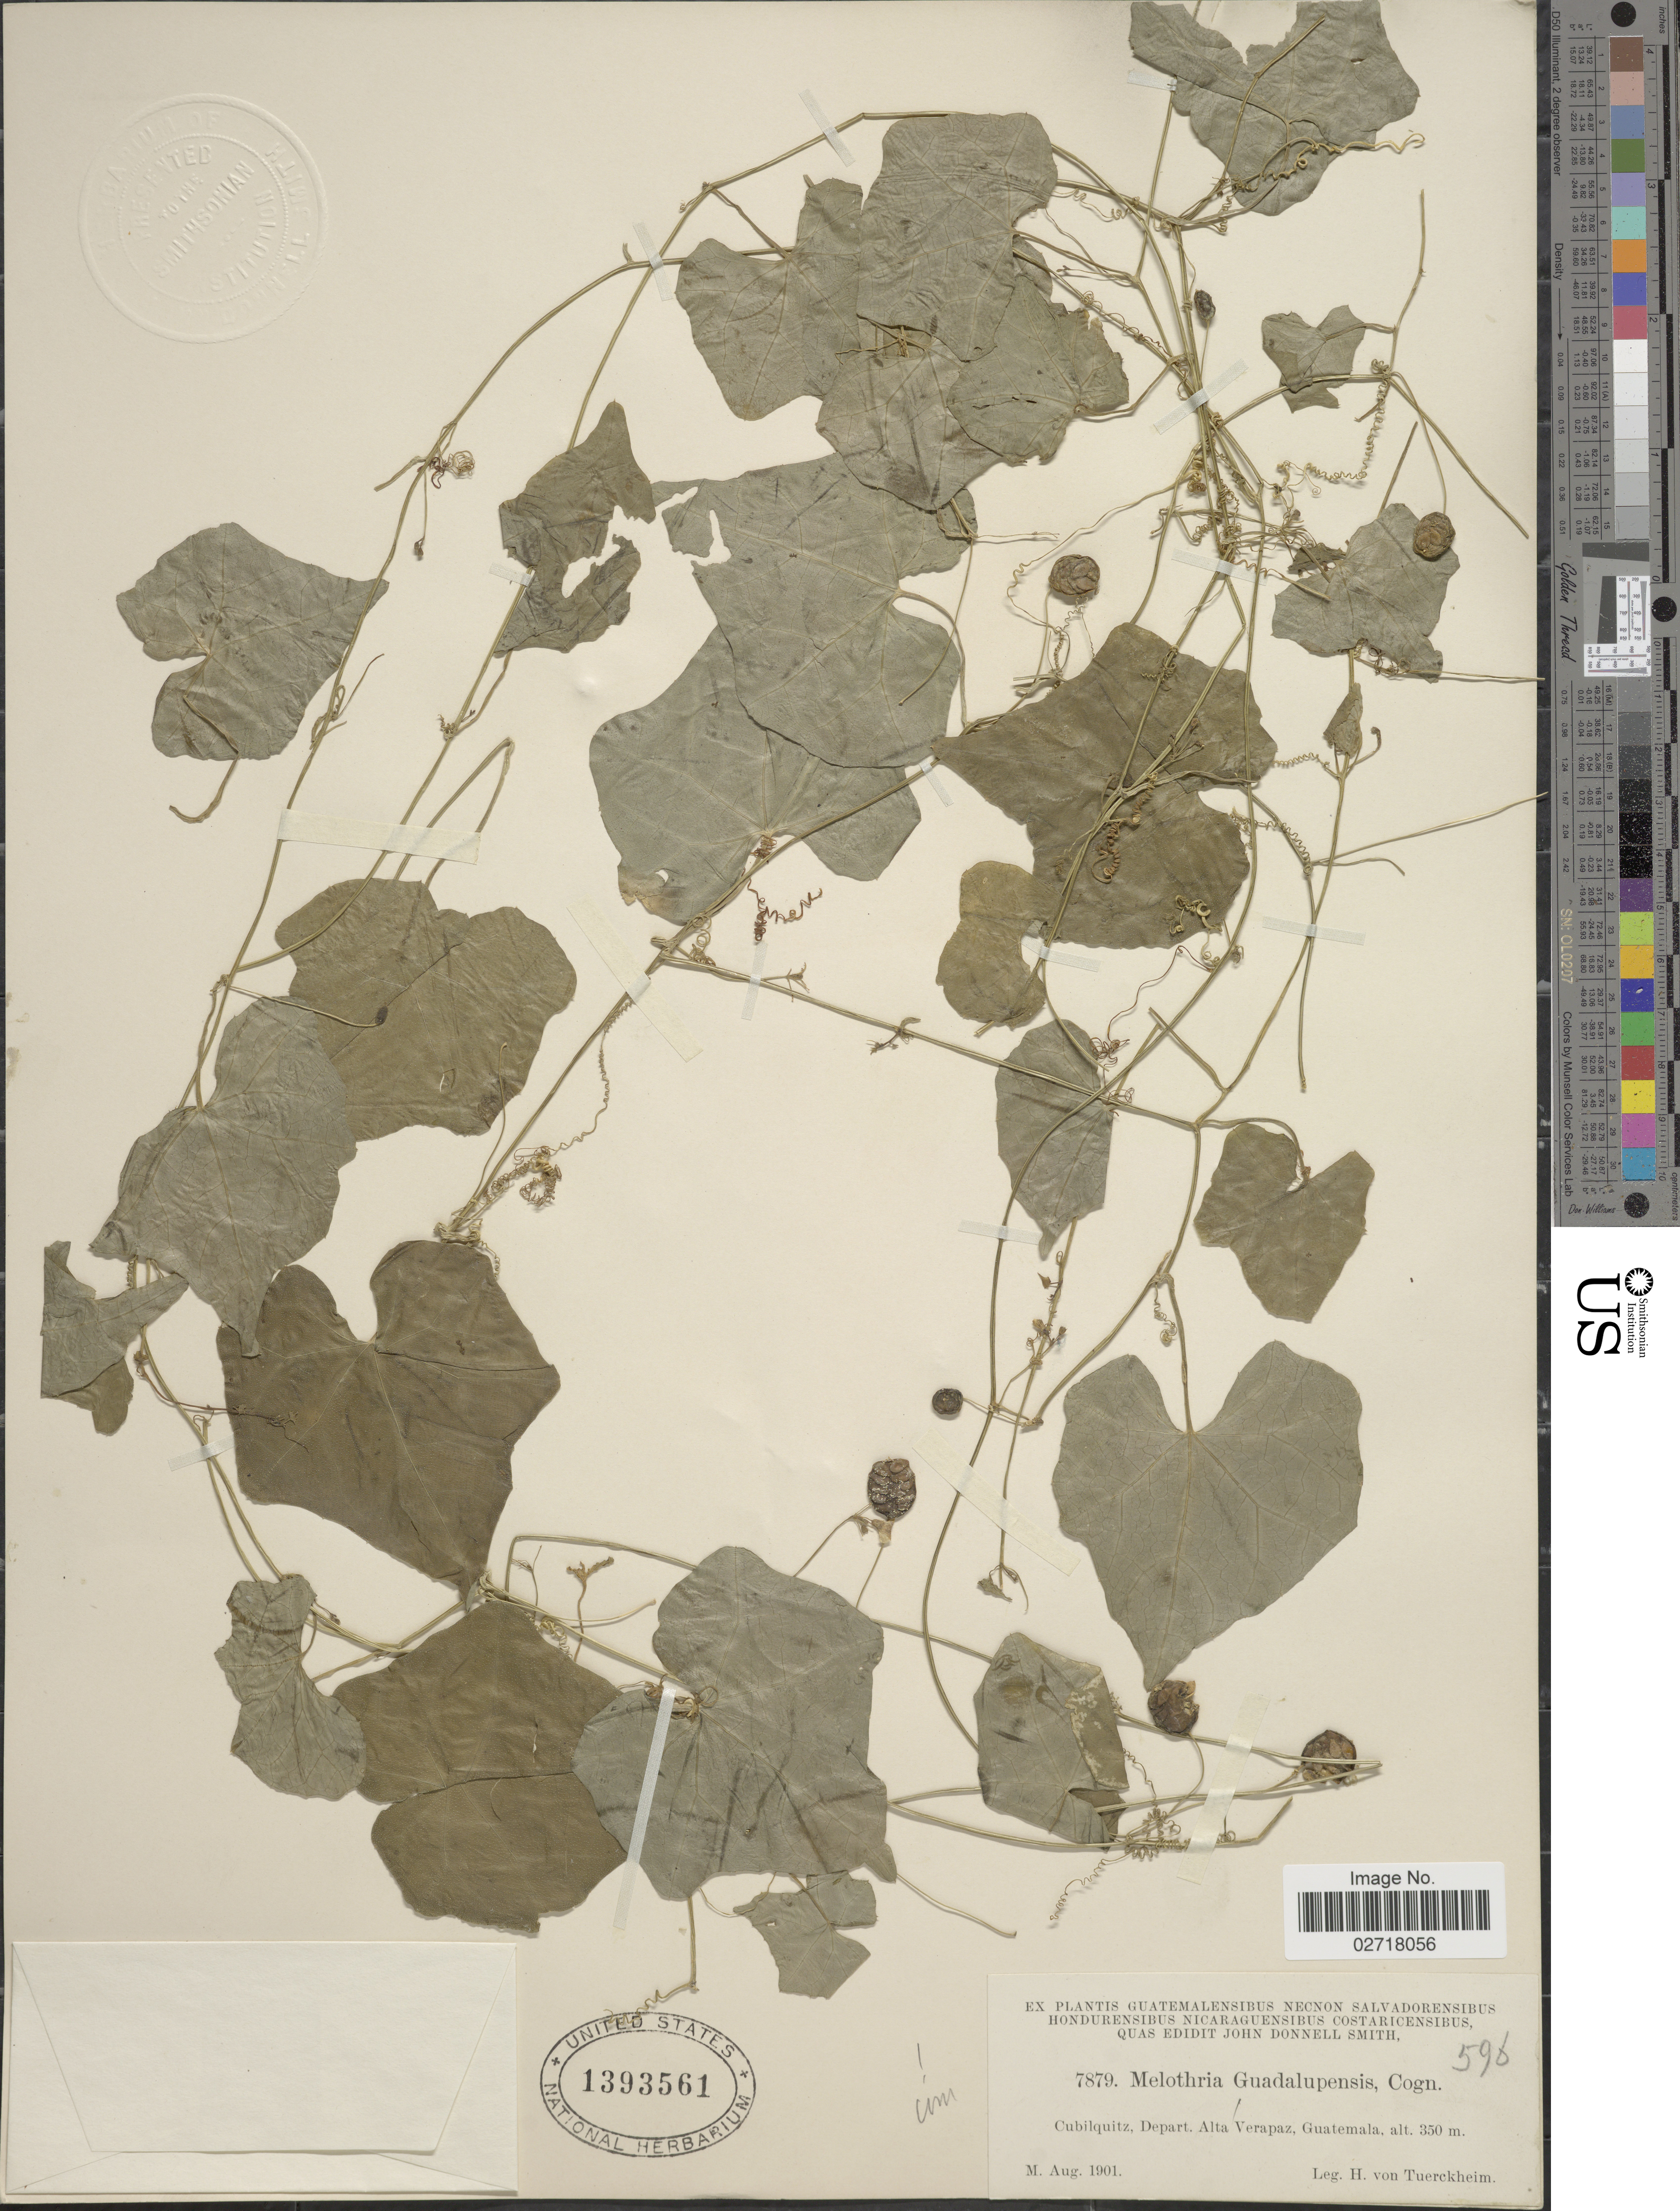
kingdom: Plantae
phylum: Tracheophyta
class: Magnoliopsida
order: Cucurbitales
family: Cucurbitaceae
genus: Melothria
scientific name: Melothria pendula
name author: L.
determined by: U.S. National Herbarium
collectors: H. von Türckheim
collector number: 7879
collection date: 1901-08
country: Guatemala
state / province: Alta Verapaz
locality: Cubilquitz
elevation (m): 350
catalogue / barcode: US 1393561